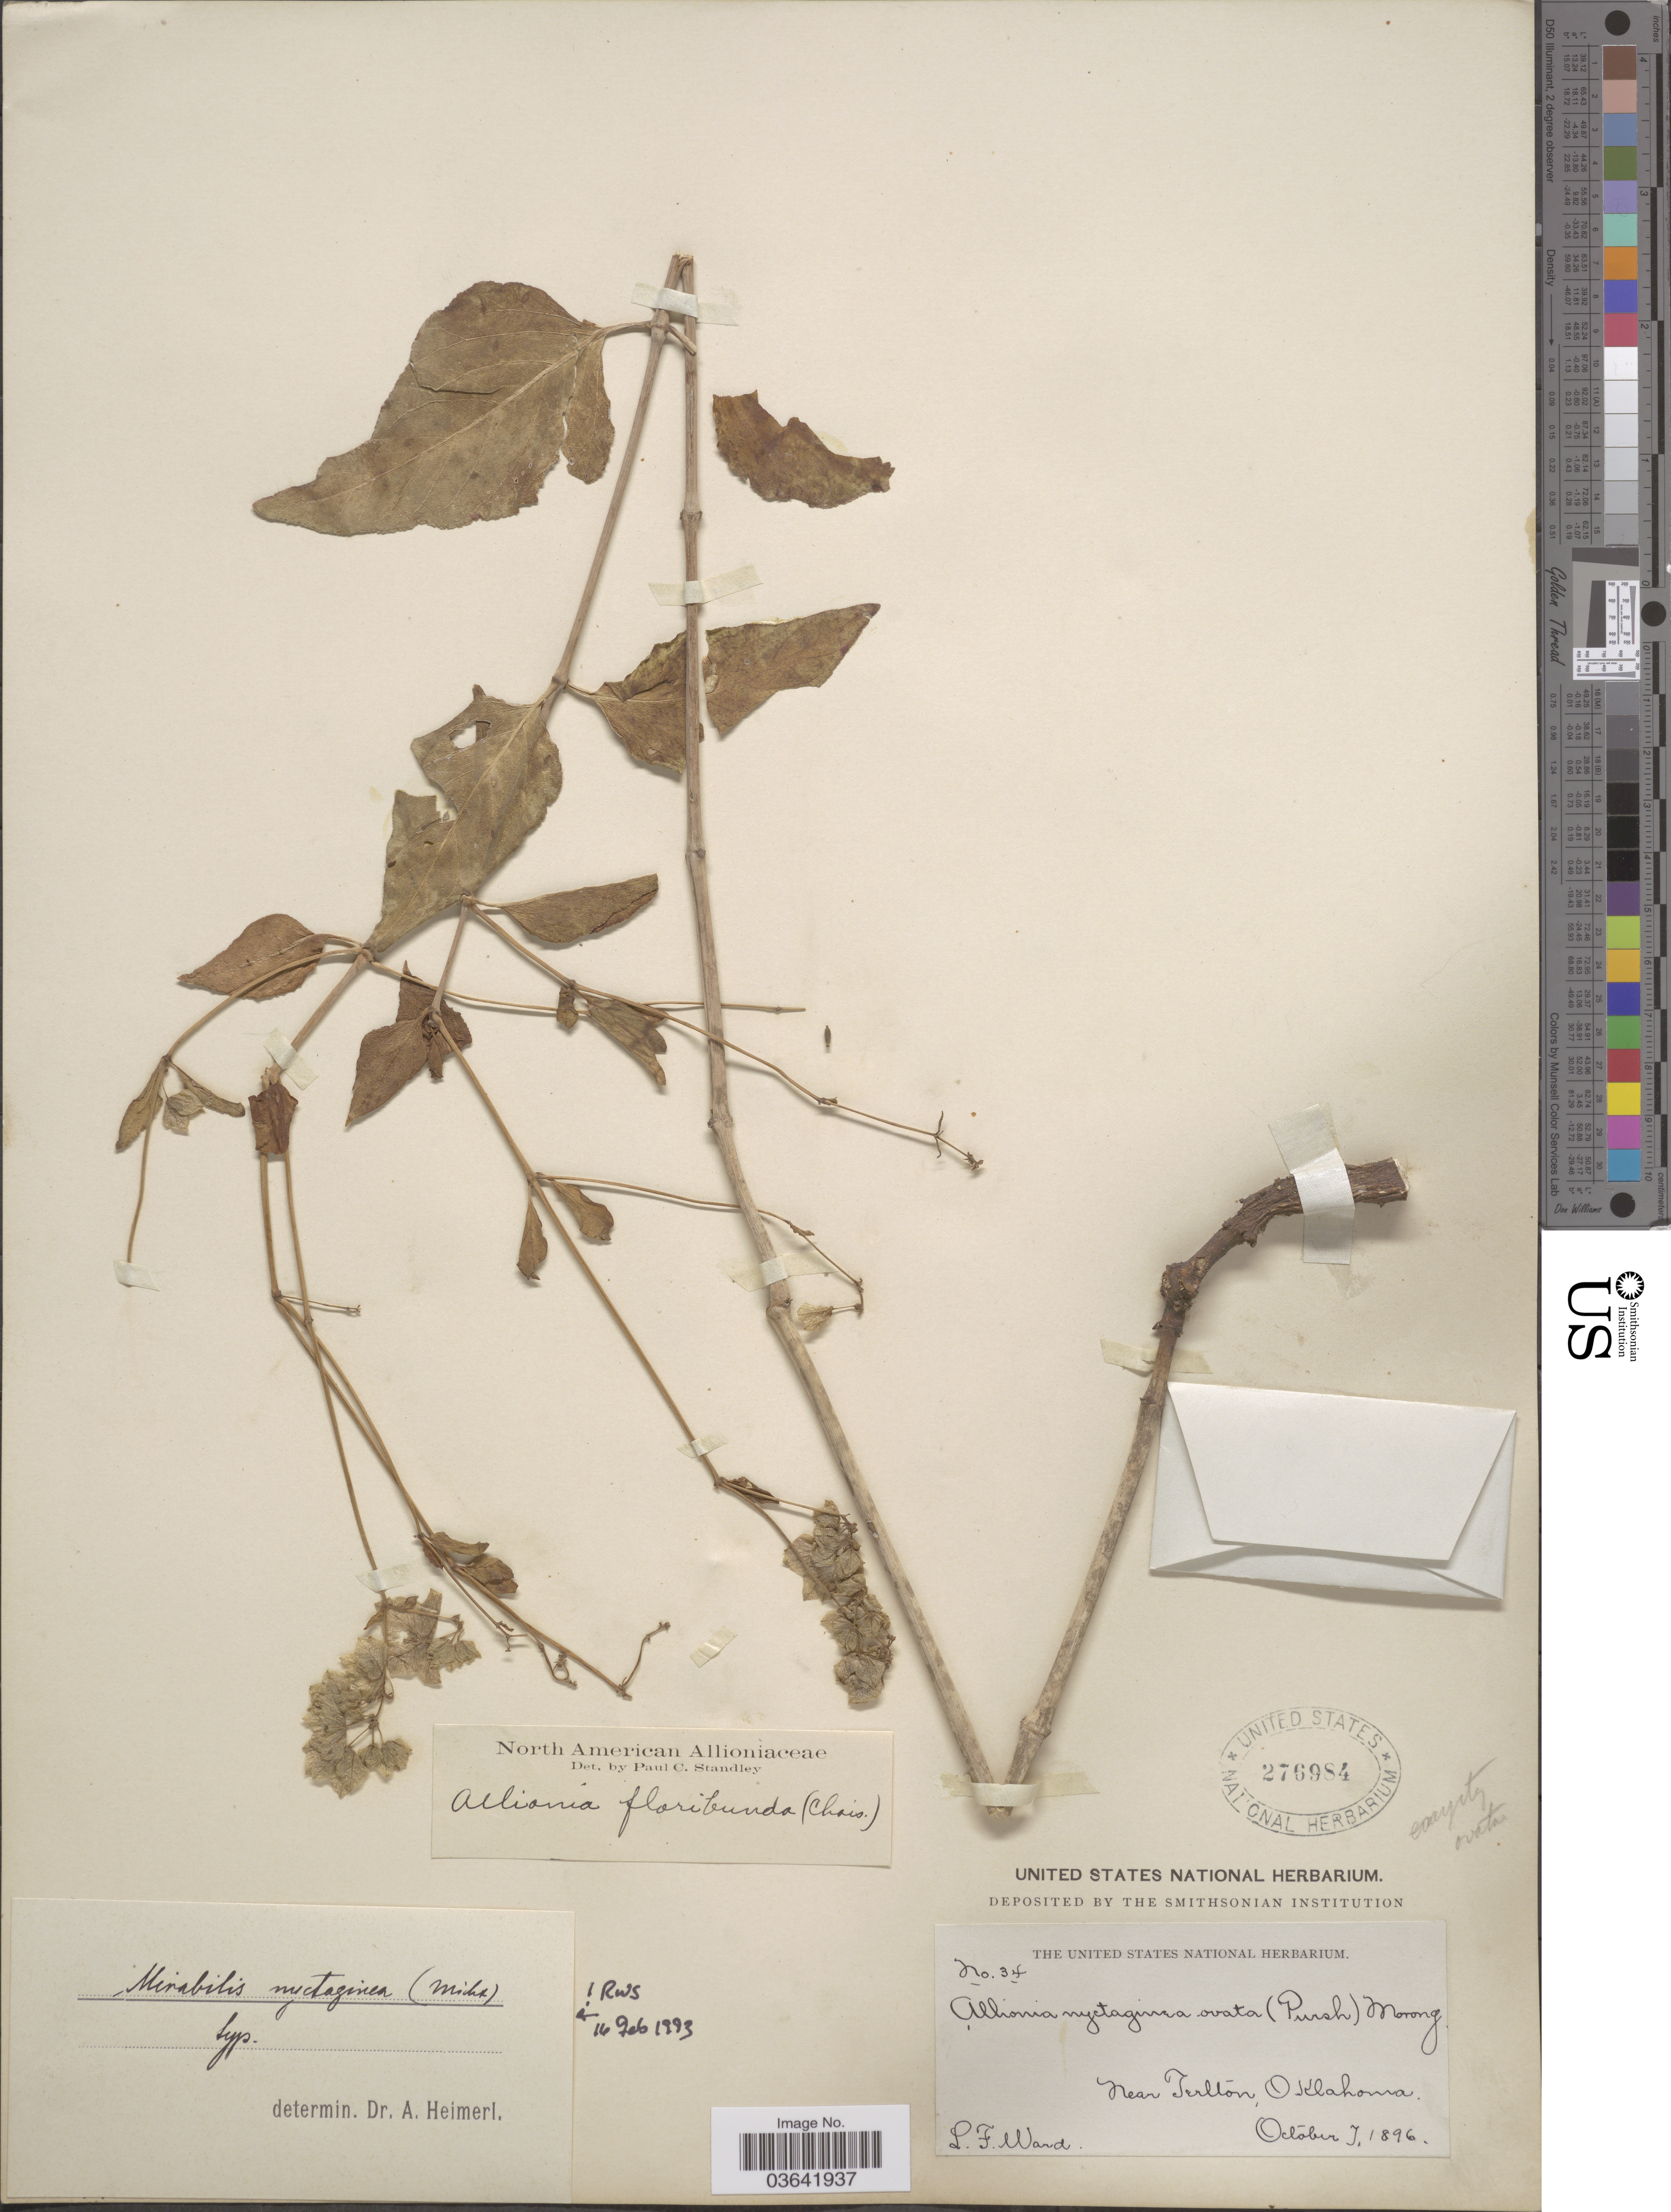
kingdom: Plantae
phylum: Tracheophyta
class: Magnoliopsida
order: Caryophyllales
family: Nyctaginaceae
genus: Mirabilis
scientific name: Mirabilis nyctaginea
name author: (Michx.) MacMill.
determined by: Spellenberg, R.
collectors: L. Ward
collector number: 34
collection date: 1896-10-07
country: United States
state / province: Oklahoma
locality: Near Terlton.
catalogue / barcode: US 276984